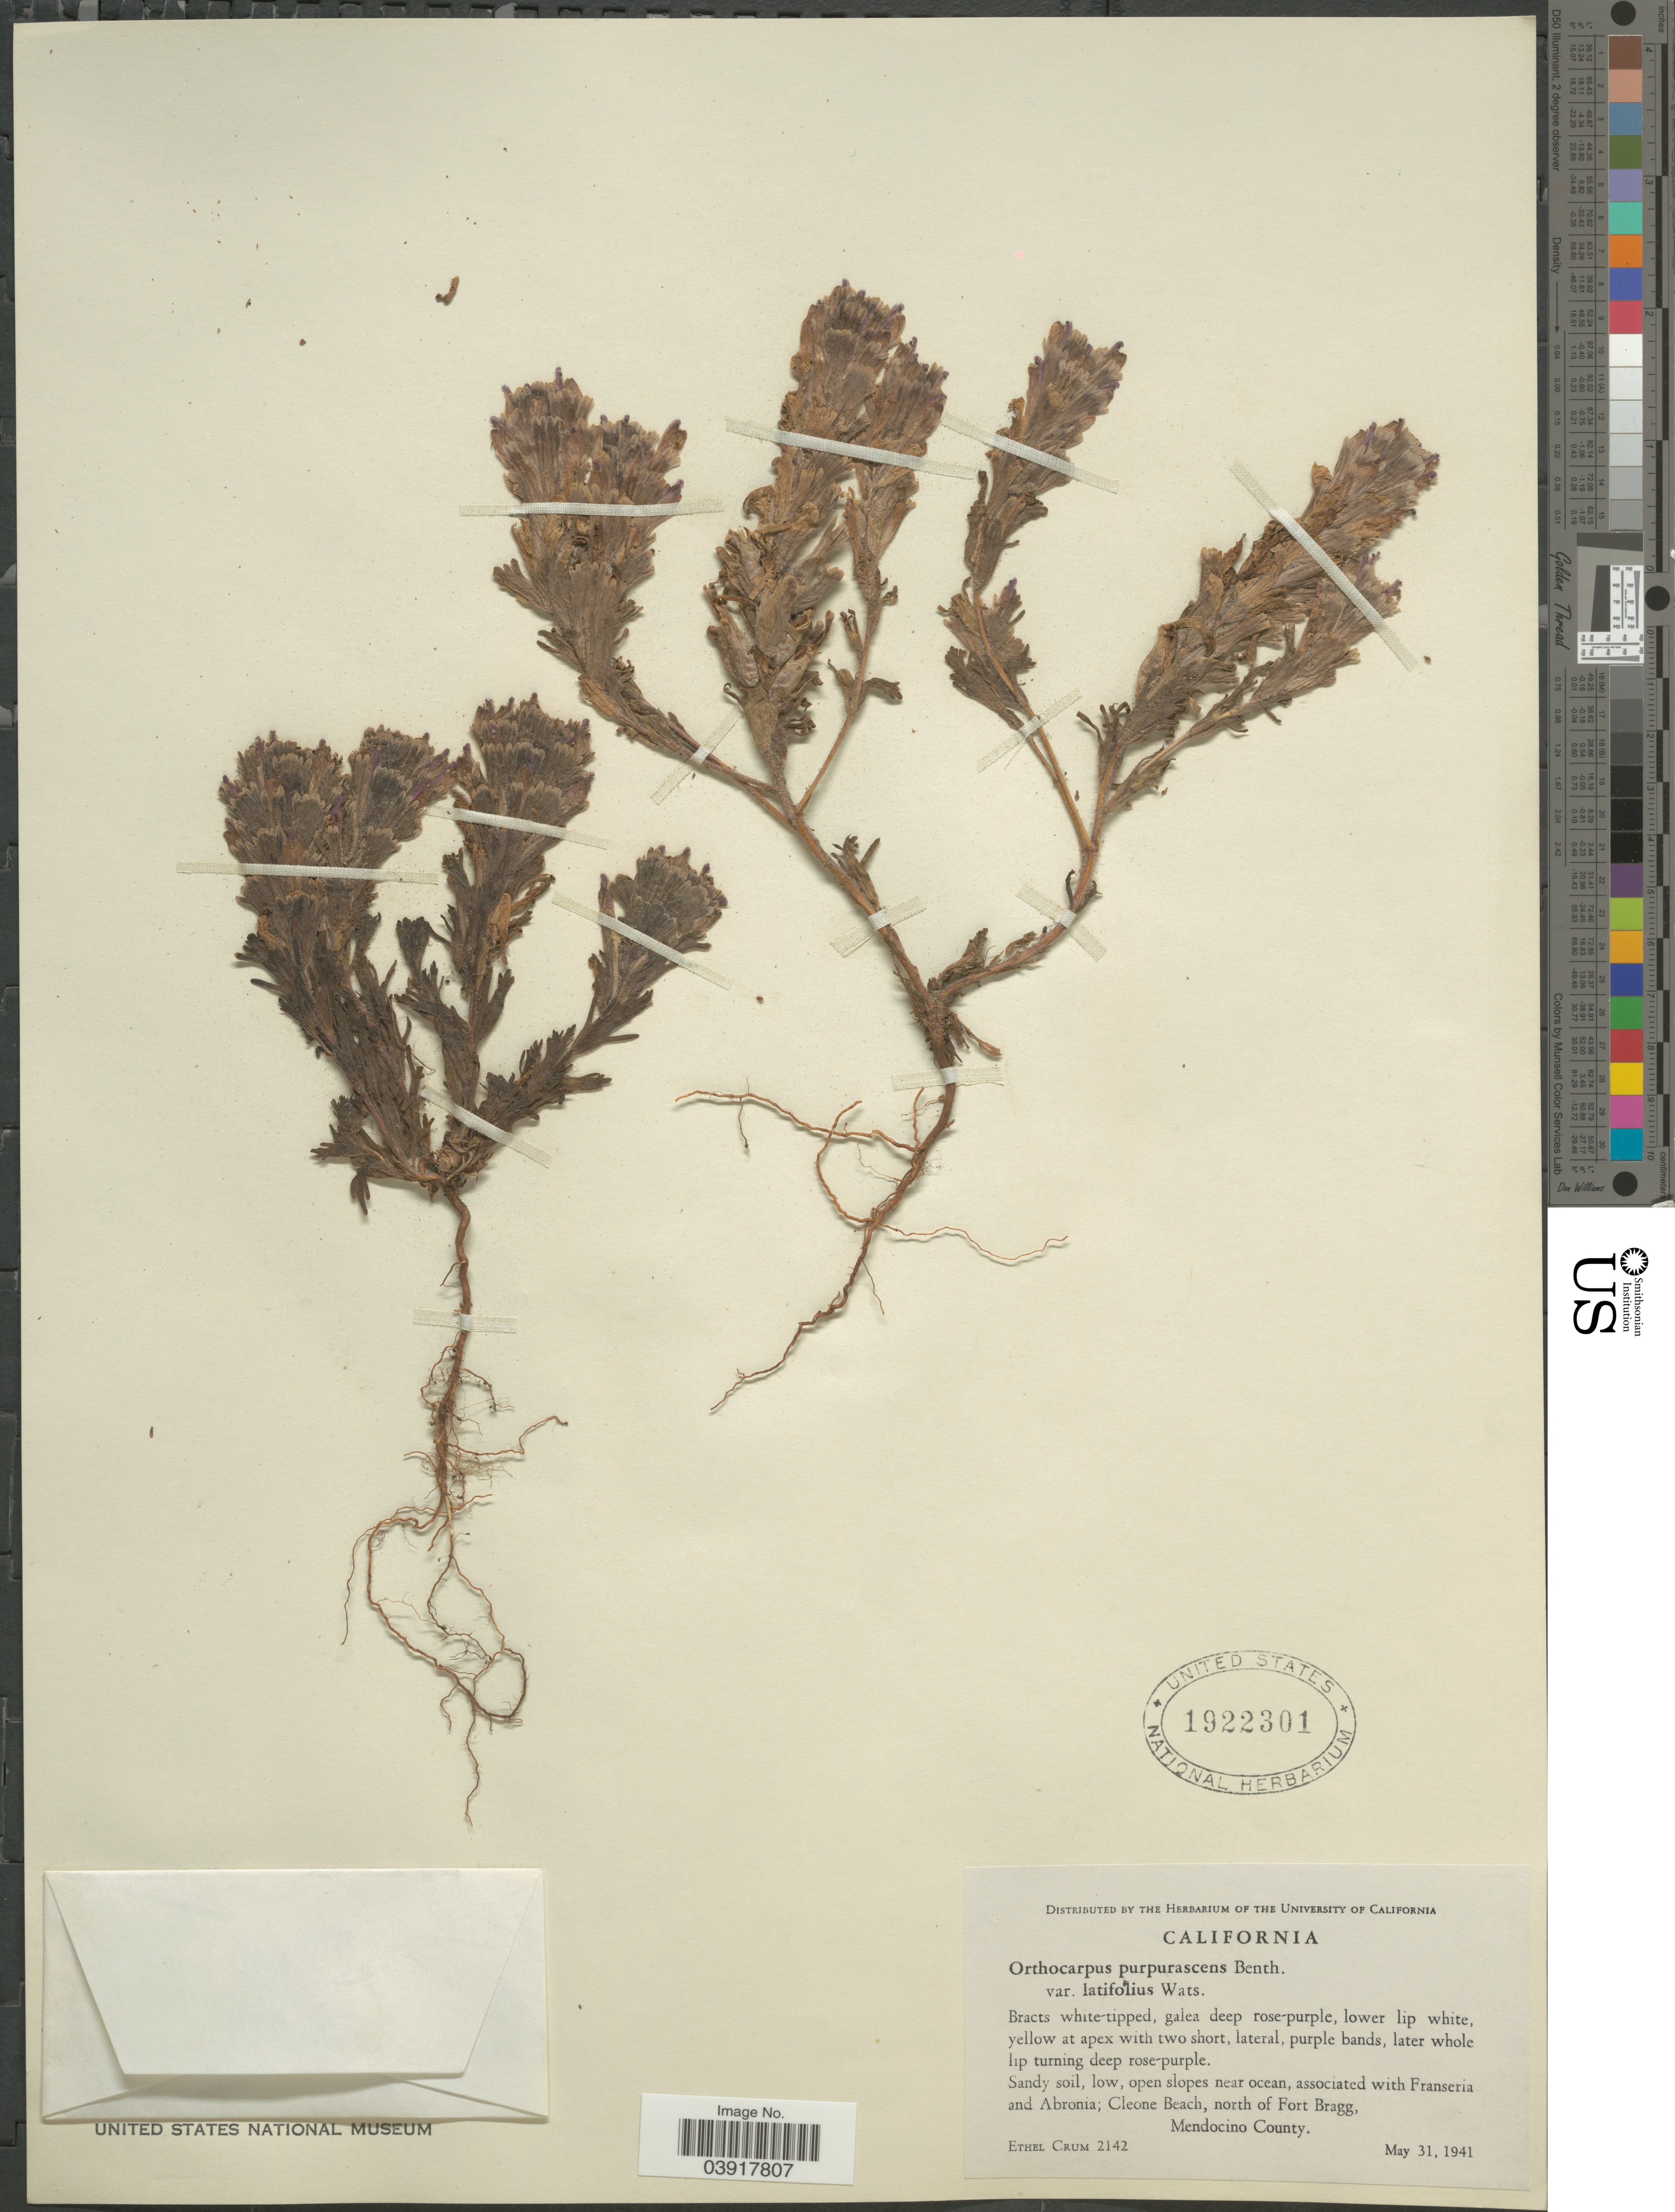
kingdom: Plantae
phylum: Tracheophyta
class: Magnoliopsida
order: Lamiales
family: Orobanchaceae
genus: Orthocarpus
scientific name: Orthocarpus purpurascens var. latifolius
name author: S. Watson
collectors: E. K. Crum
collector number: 2142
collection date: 1941-05-31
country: United States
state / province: California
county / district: Mendocino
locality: Open slopes near ocean; Cleone Beach, north of Fort Bragg, Mendocino County.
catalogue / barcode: US 1922301